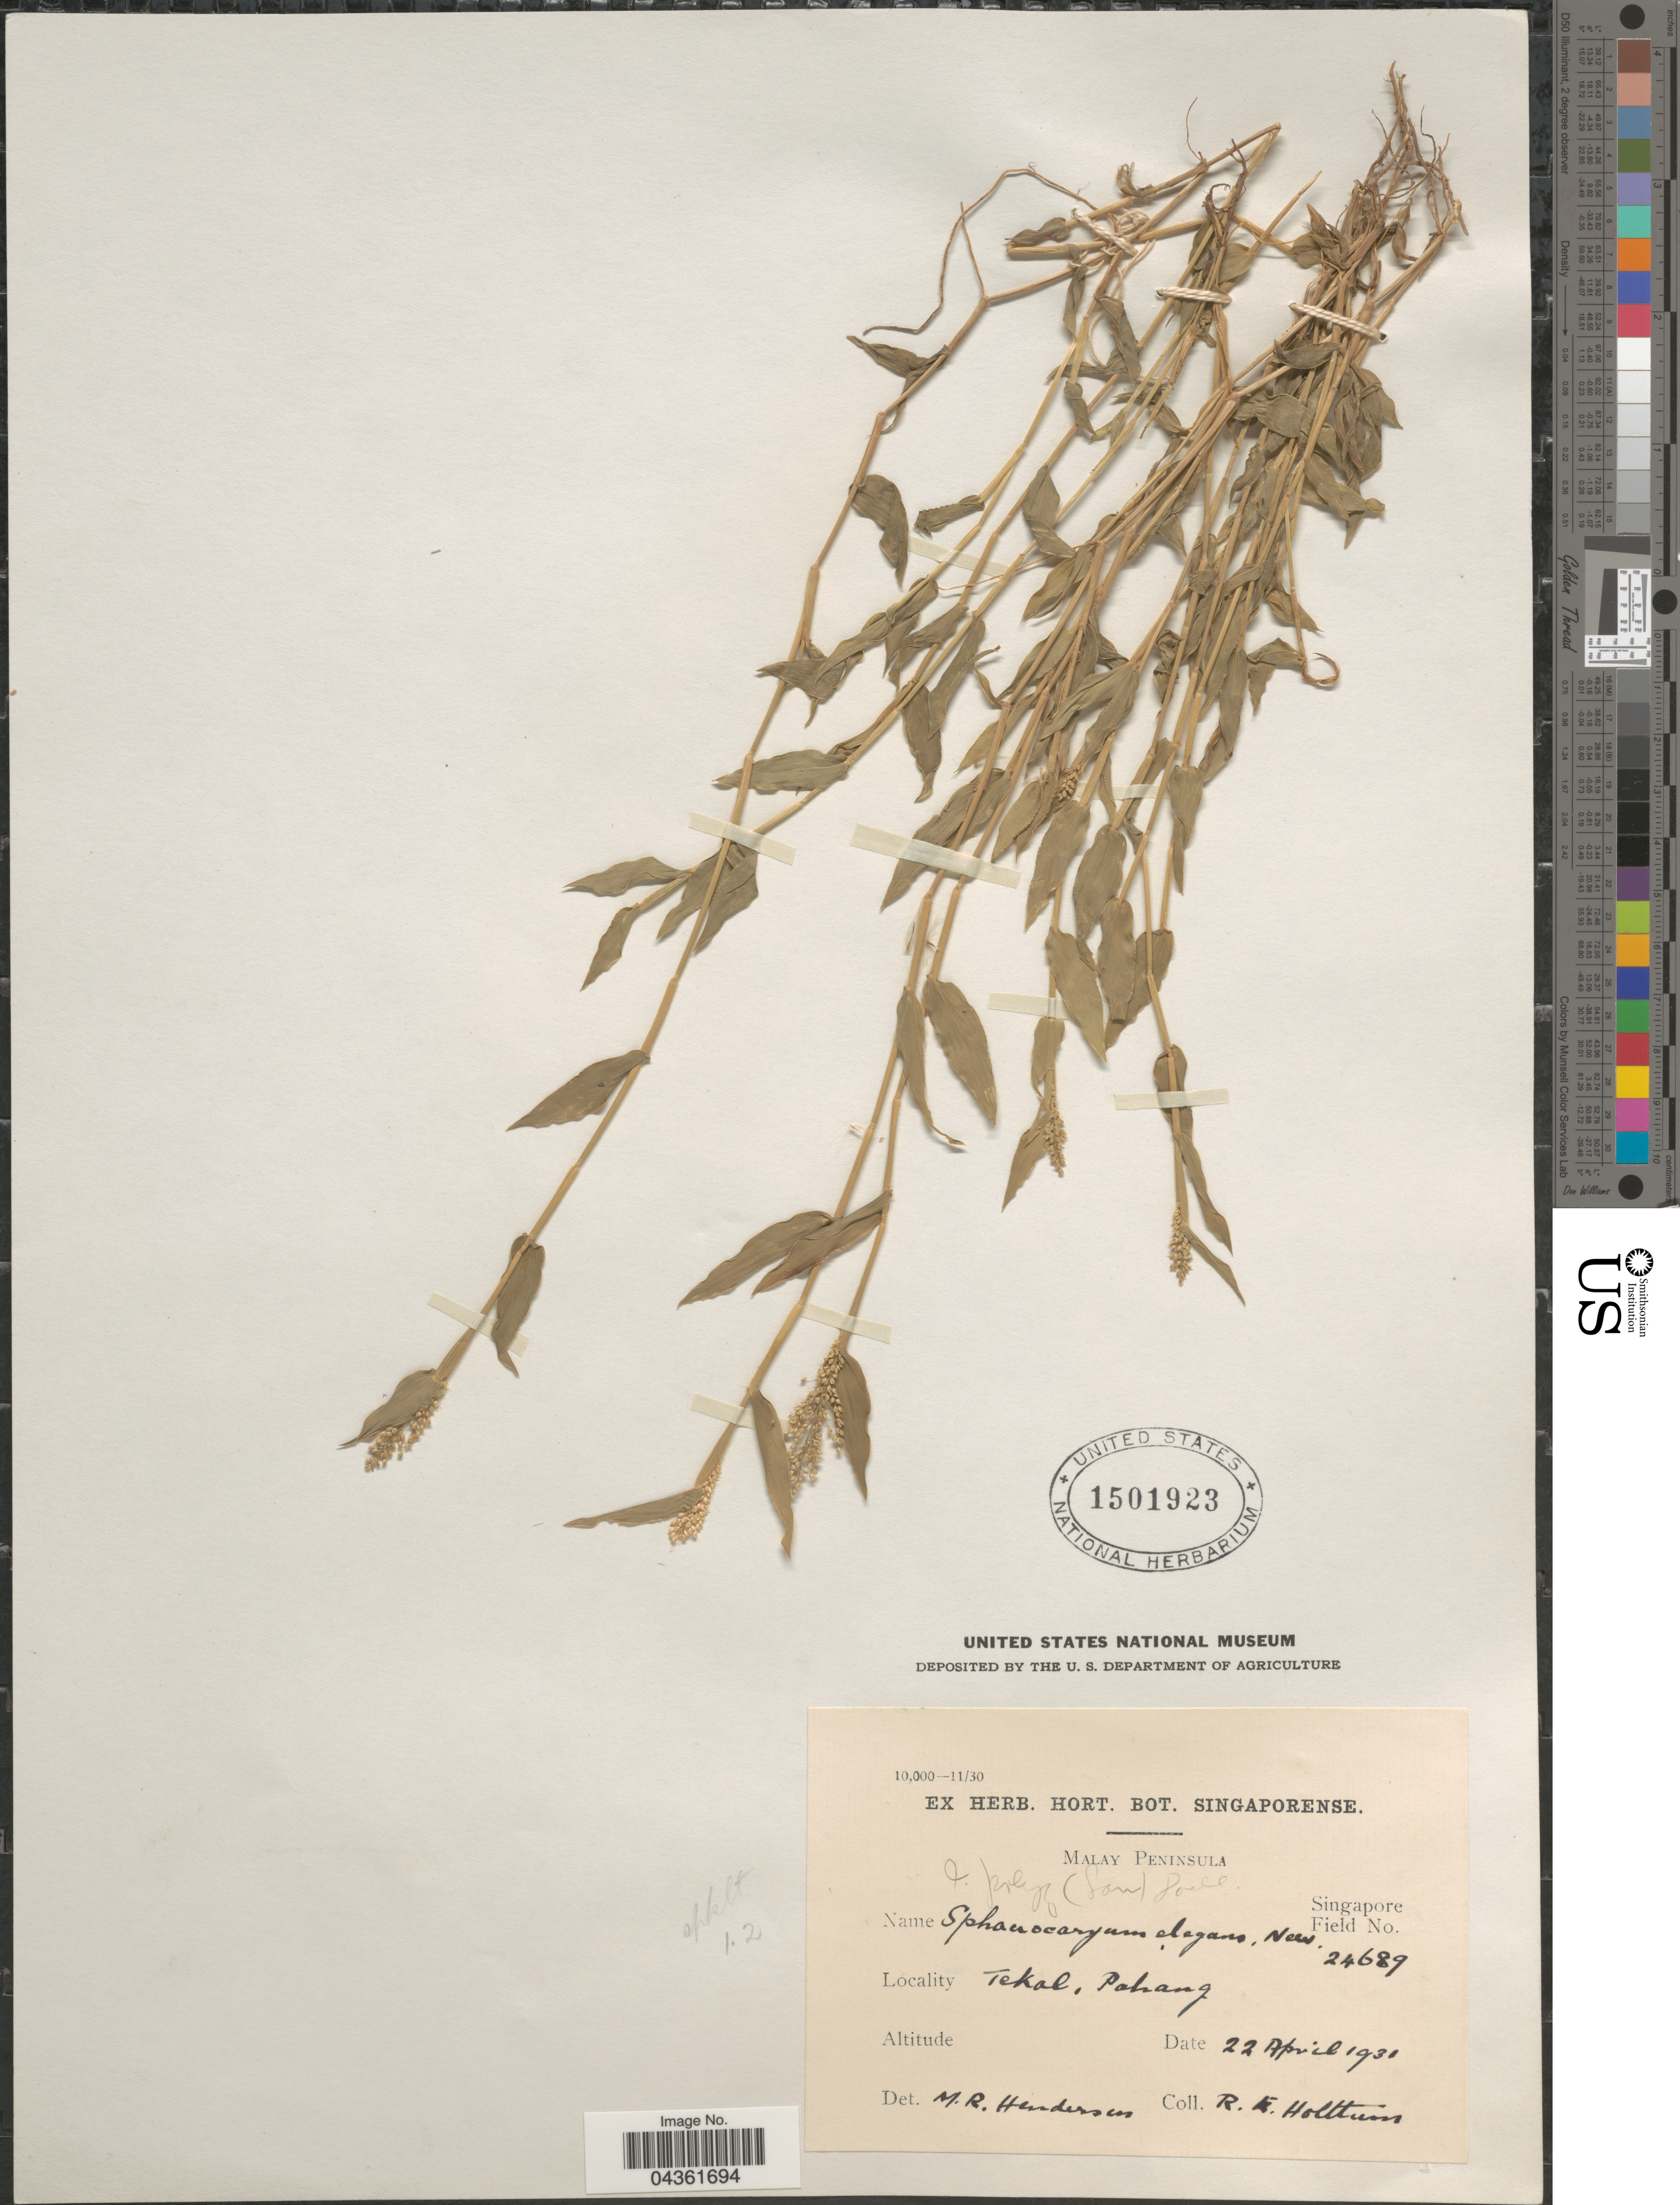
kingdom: Plantae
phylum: Tracheophyta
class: Liliopsida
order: Poales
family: Poaceae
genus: Isachne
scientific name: Isachne pulchella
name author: Roth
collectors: R. E. Holttum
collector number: Singapore Field 24689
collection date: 1931-04-22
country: Malaysia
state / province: Pahang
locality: Malay Peninsula. Tekal.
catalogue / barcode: US 1501923